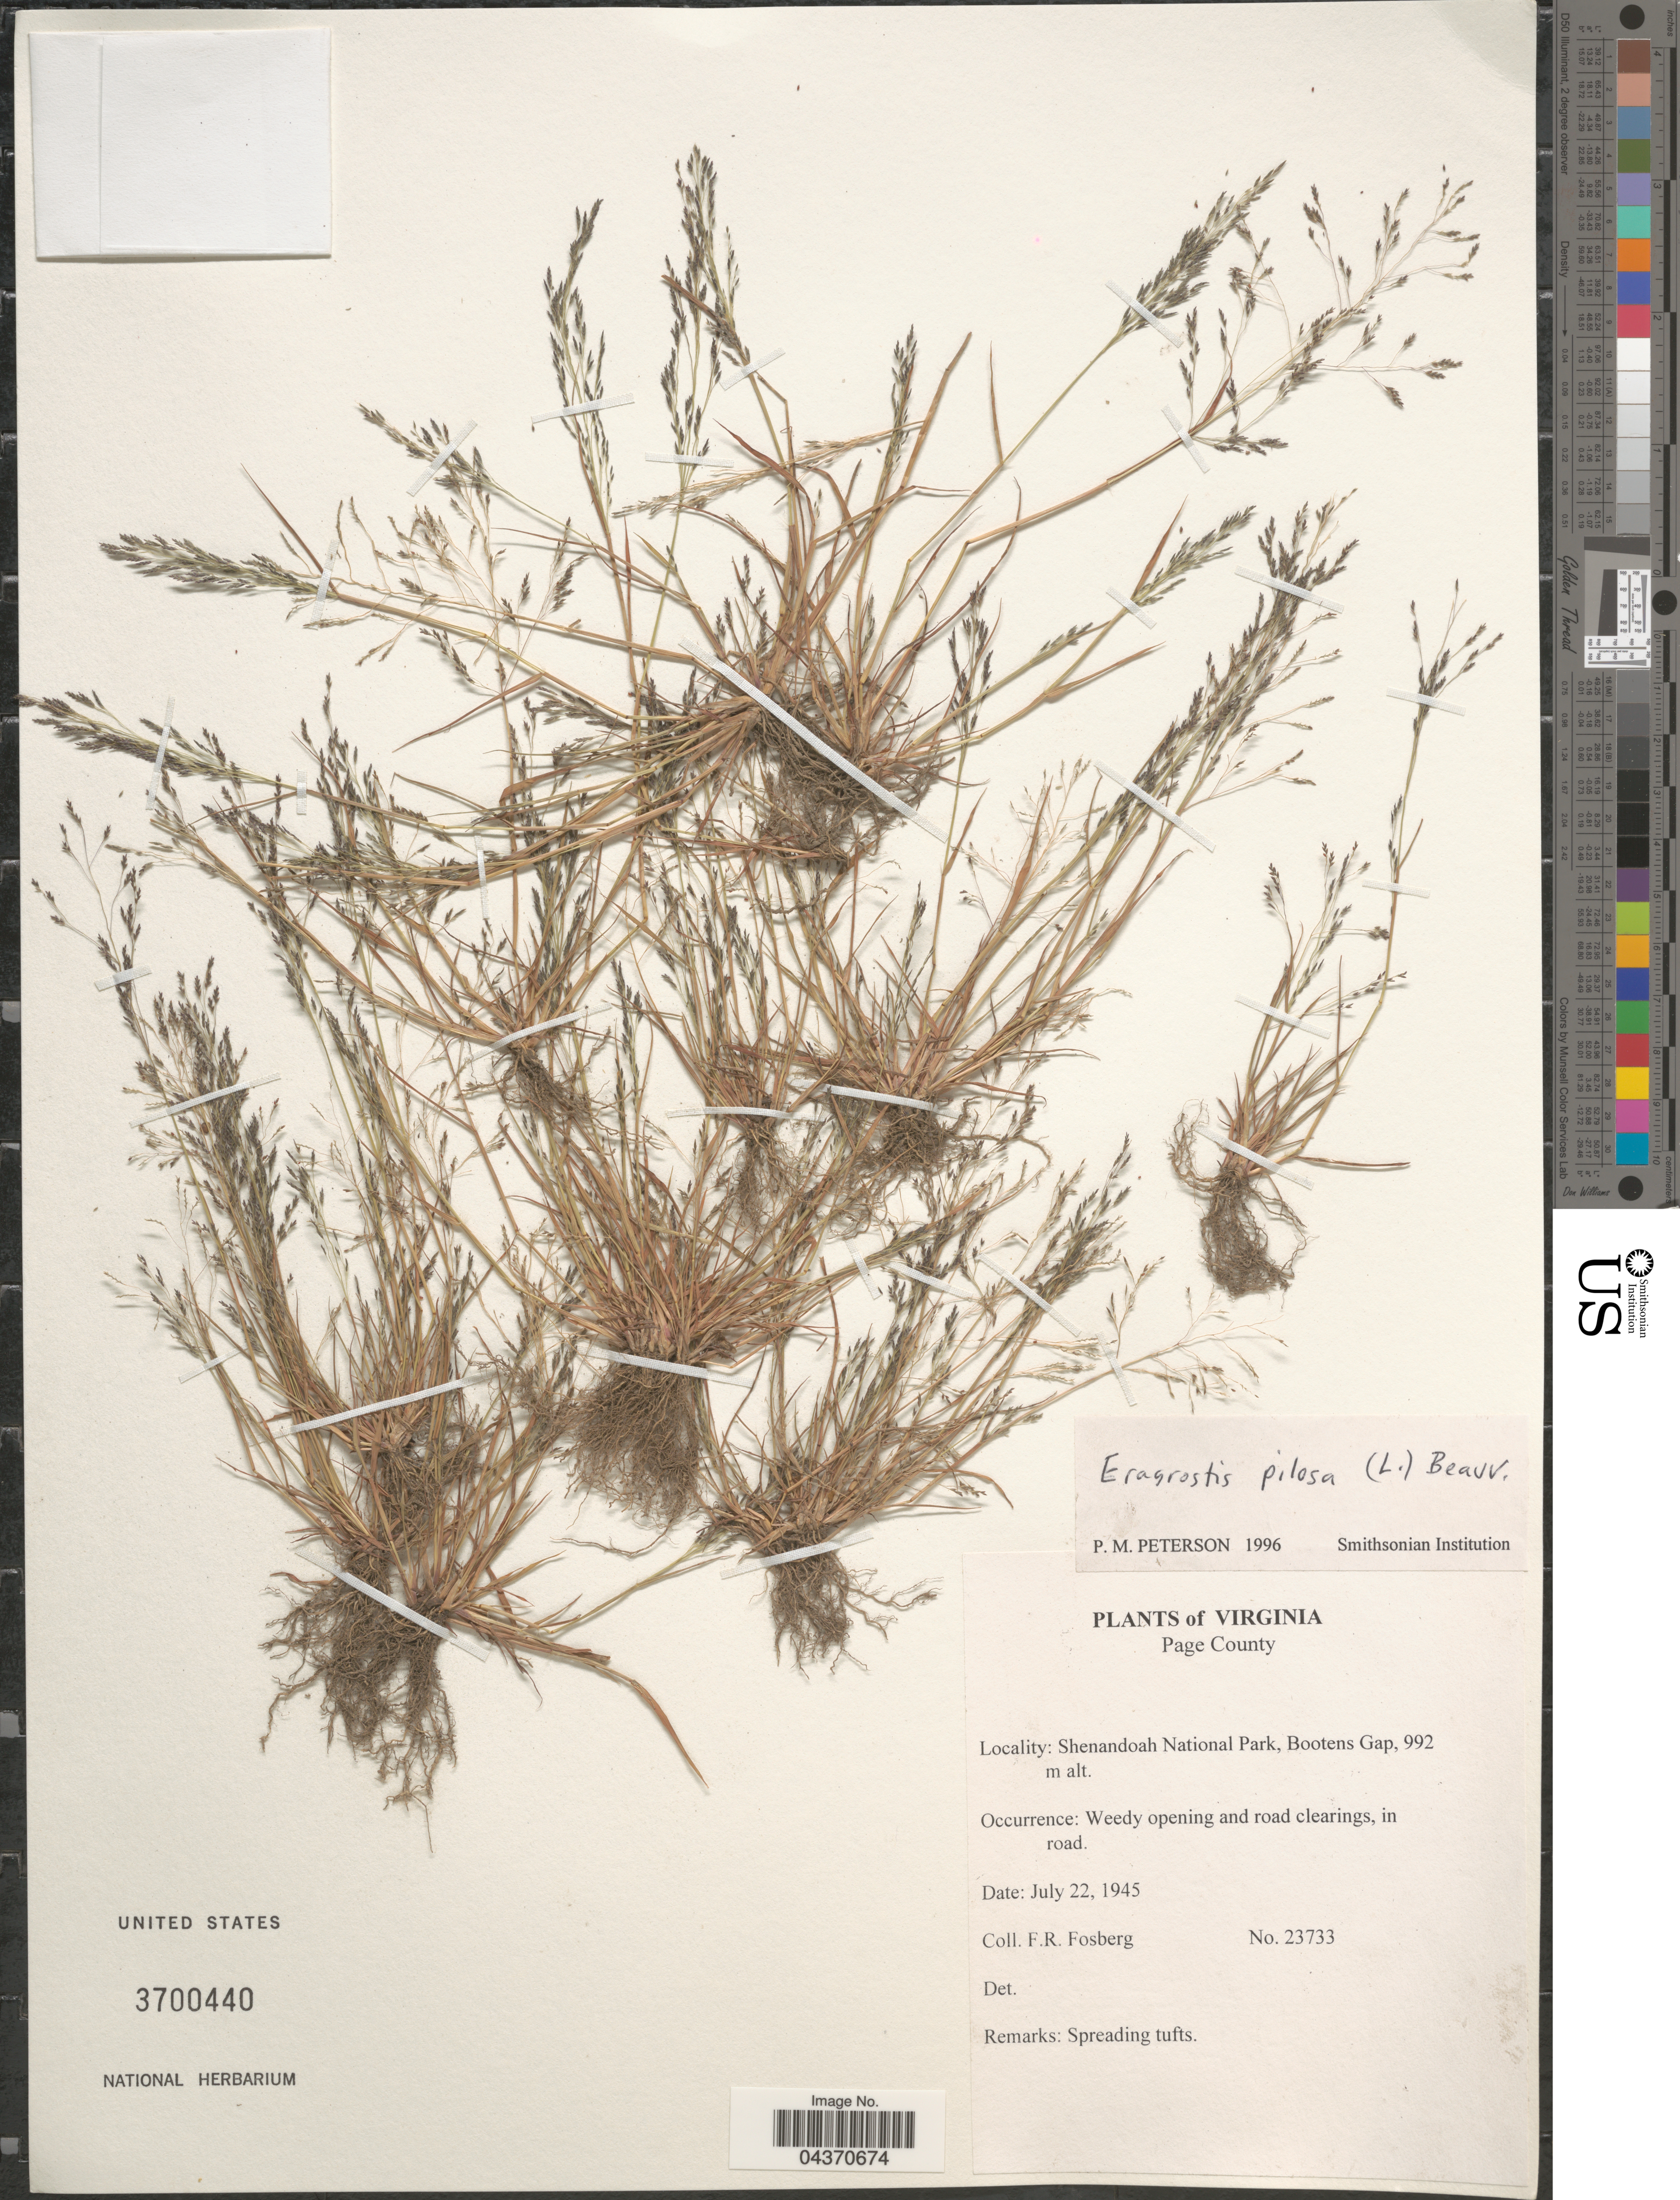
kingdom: Plantae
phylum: Tracheophyta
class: Liliopsida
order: Poales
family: Poaceae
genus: Eragrostis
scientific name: Eragrostis pilosa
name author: (L.) P. Beauv.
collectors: F. R. Fosberg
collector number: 23733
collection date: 1945-07-22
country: United States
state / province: Virginia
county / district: Page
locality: Shenandoah National Park, Bootens Gap.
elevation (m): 992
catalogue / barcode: US 3700440